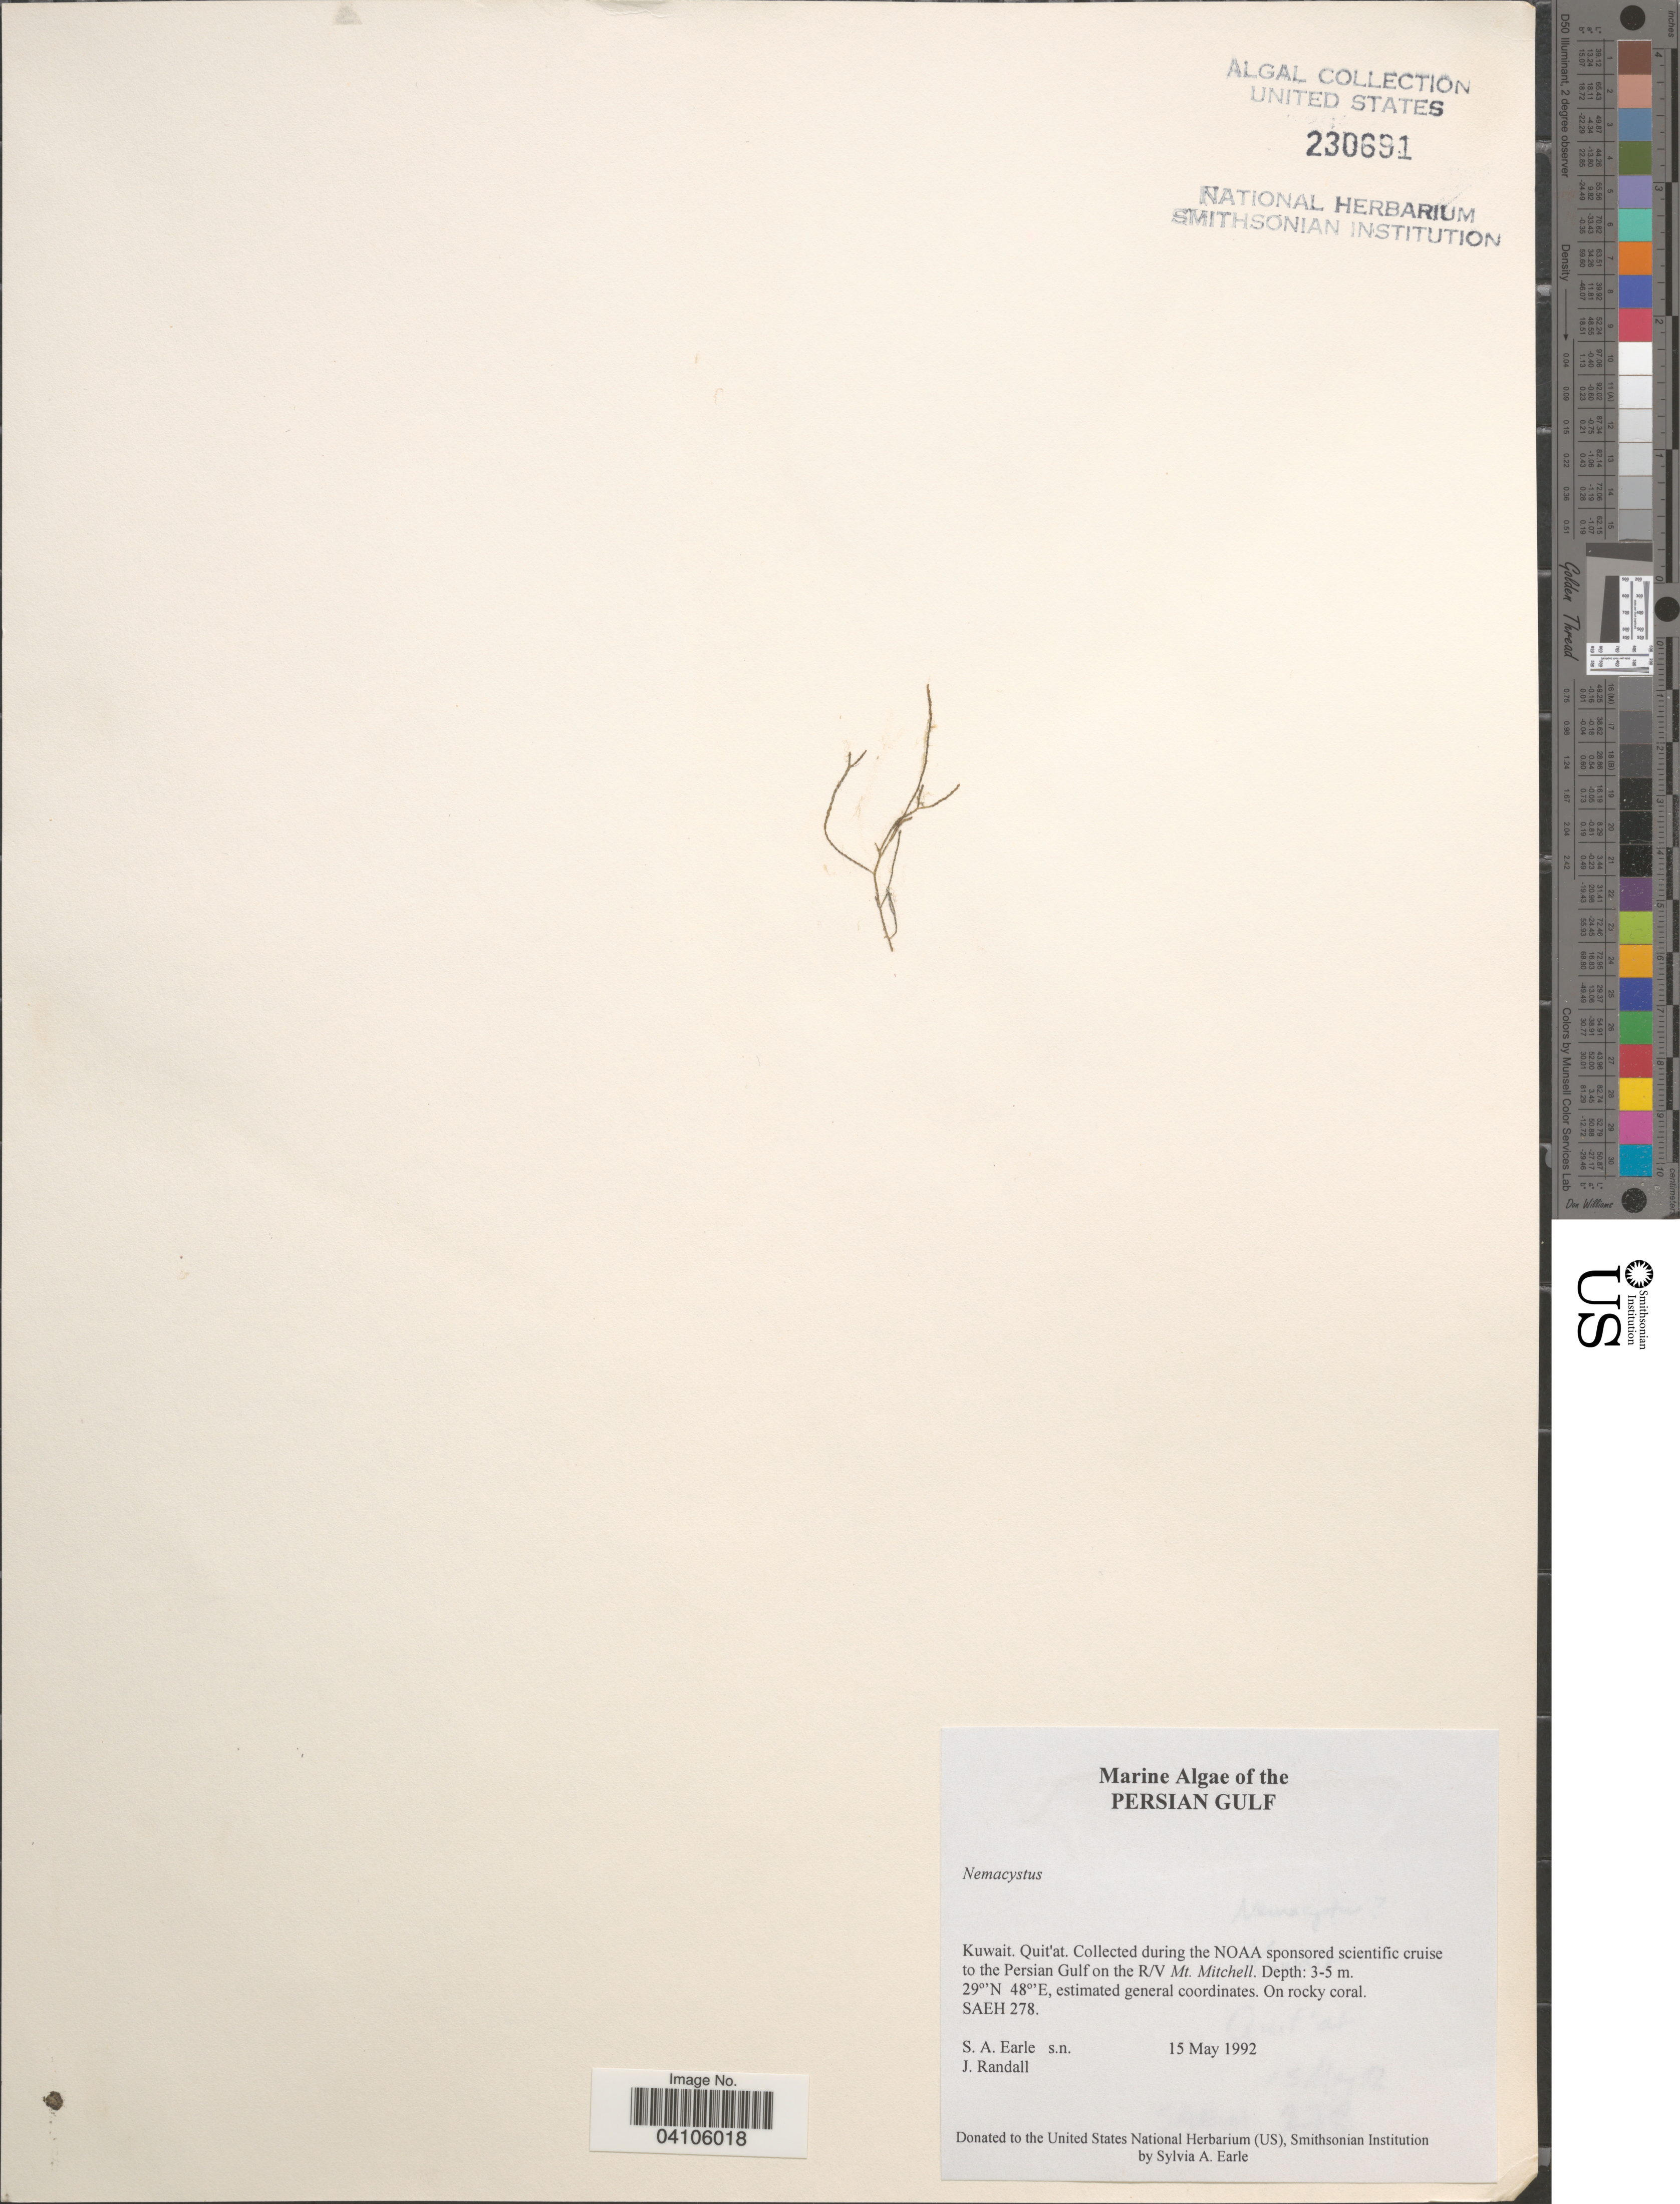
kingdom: Chromista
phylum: Ochrophyta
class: Phaeophyceae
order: Ectocarpales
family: Chordariaceae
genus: Nemacystus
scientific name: Nemacystus sp.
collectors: S. A. Earle & J. Randall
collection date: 1992-05-15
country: Kuwait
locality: Persian Gulf. Quit'at. The NOAA sponsored scientific cruise to the Persian Gulf on the R/V Mt. Mitchell.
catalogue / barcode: US 230691